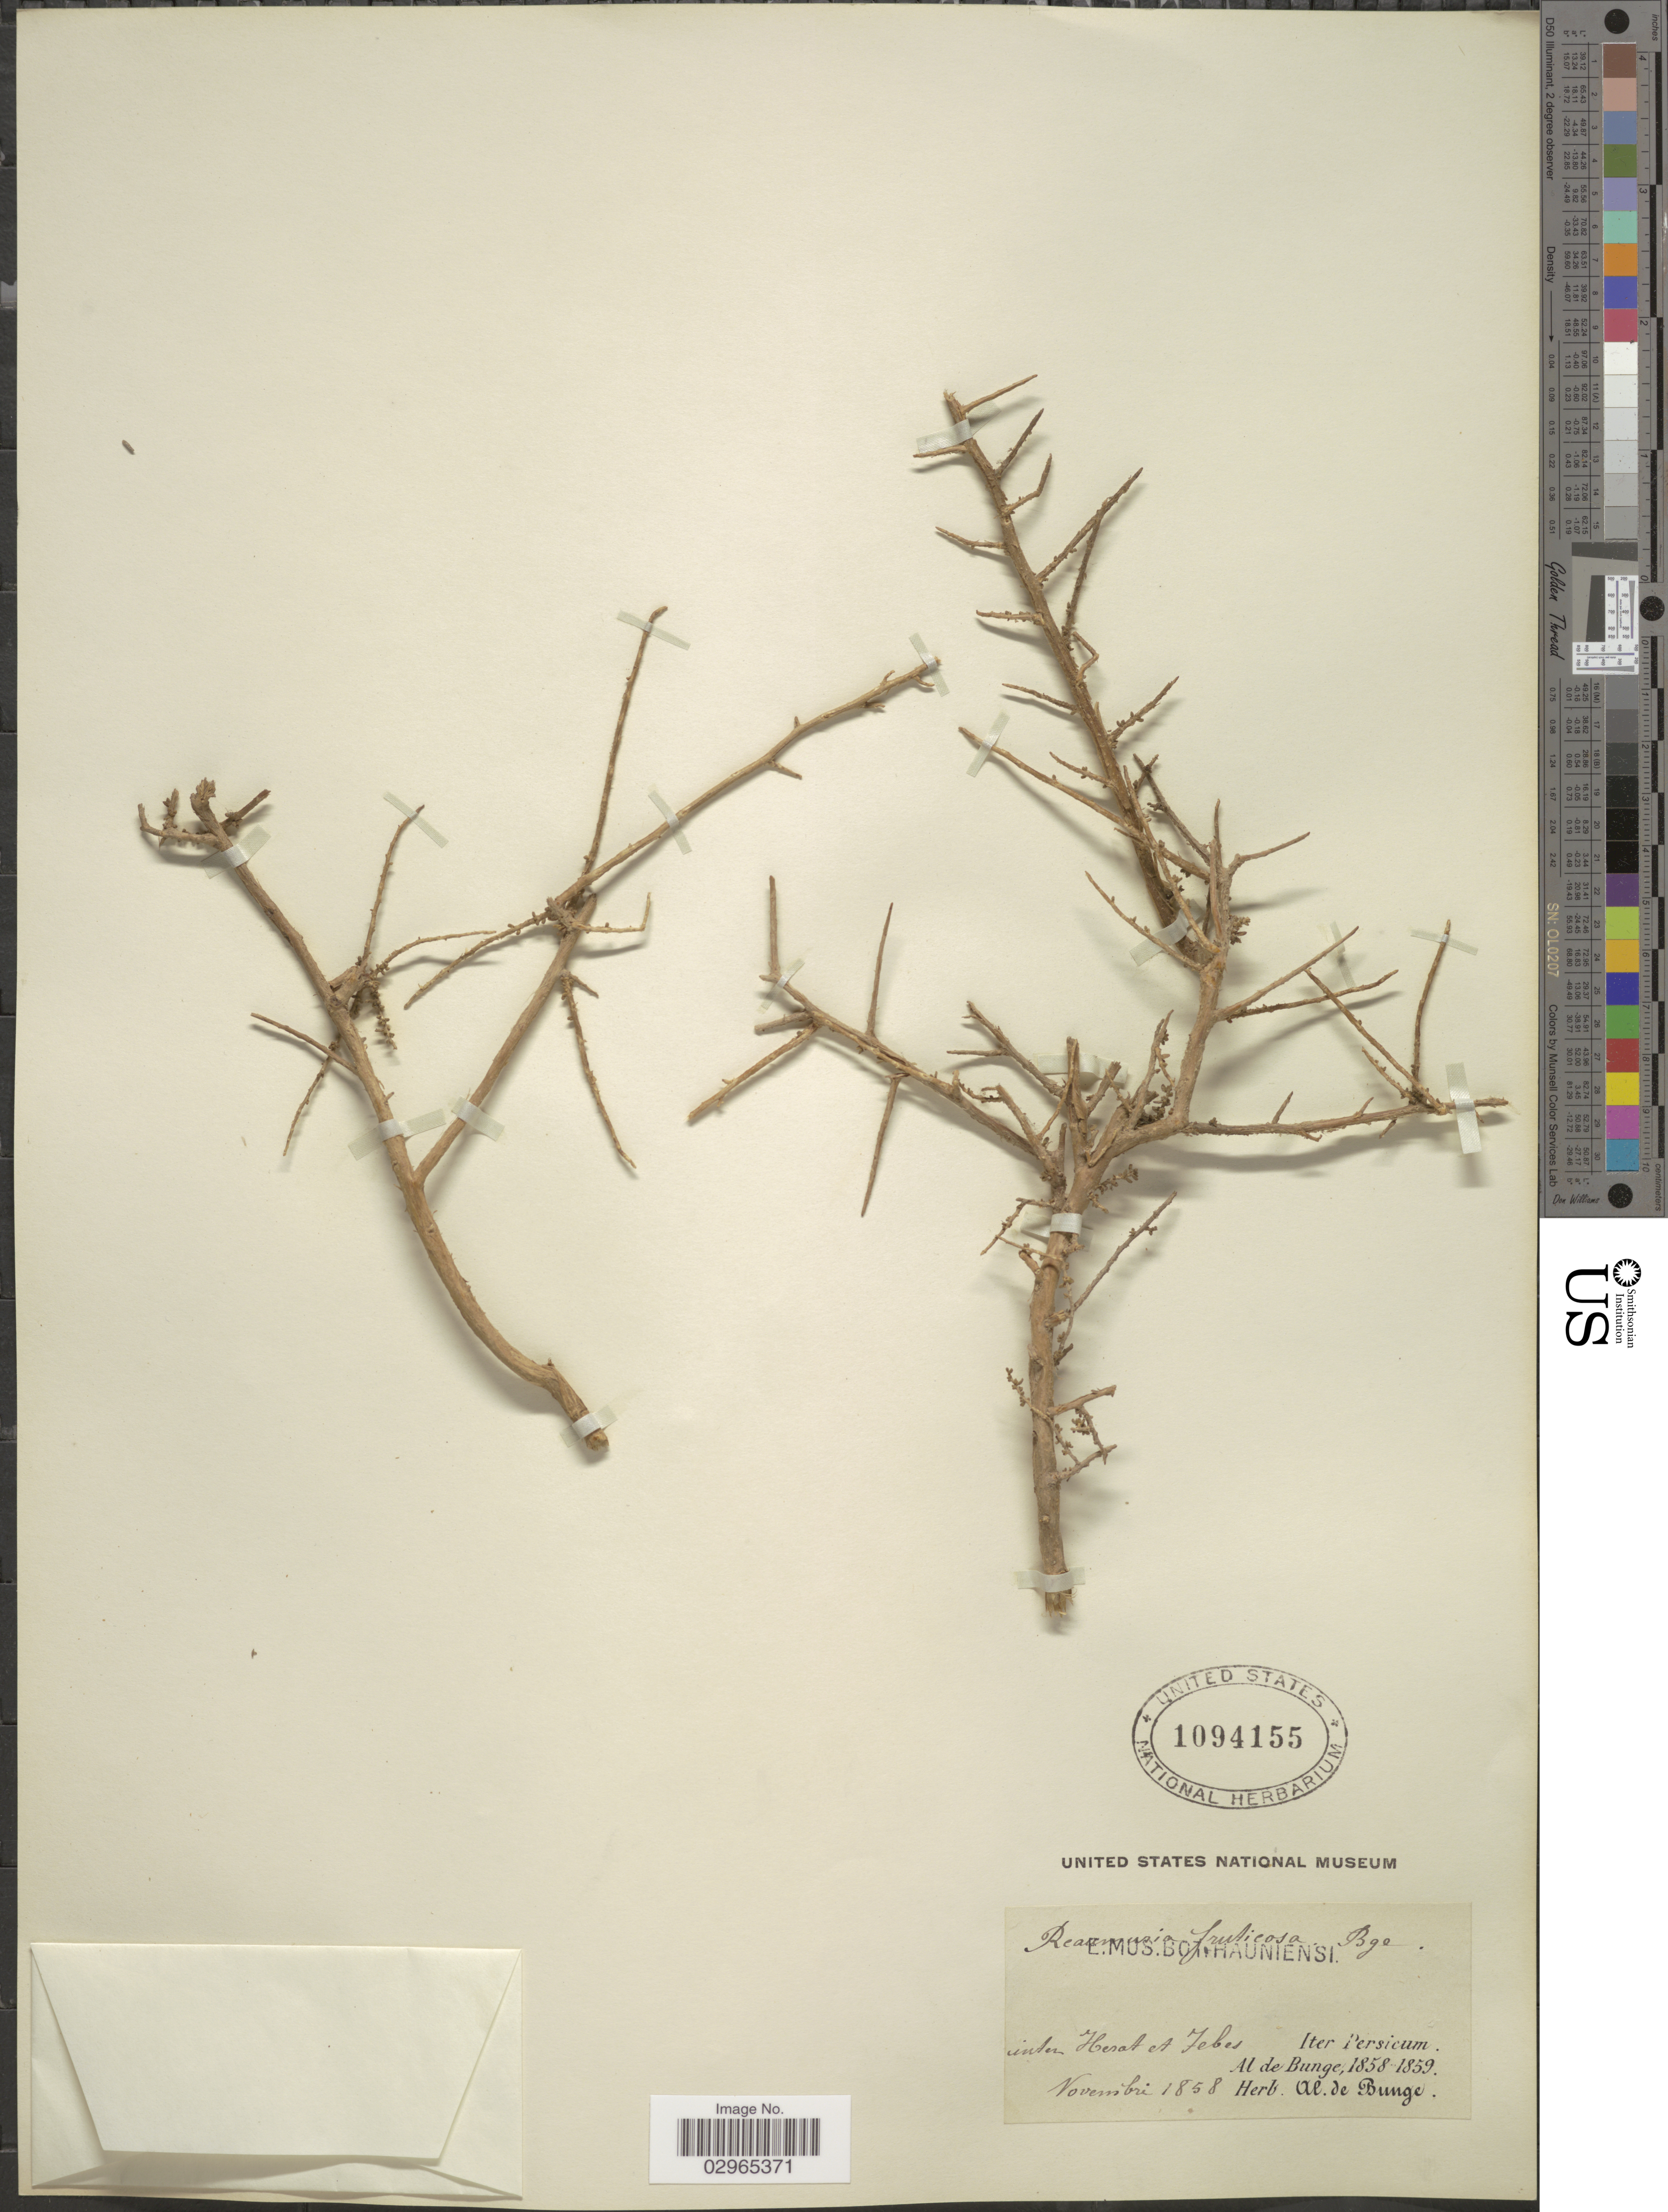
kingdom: Plantae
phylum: Tracheophyta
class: Magnoliopsida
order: Caryophyllales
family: Tamaricaceae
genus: Reaumuria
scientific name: Reaumuria fruticosa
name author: Bunge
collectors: A. de Bunge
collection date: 1858-11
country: Iran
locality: Inter Hesat et Febes. Iter Persicum.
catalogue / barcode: US 1094155